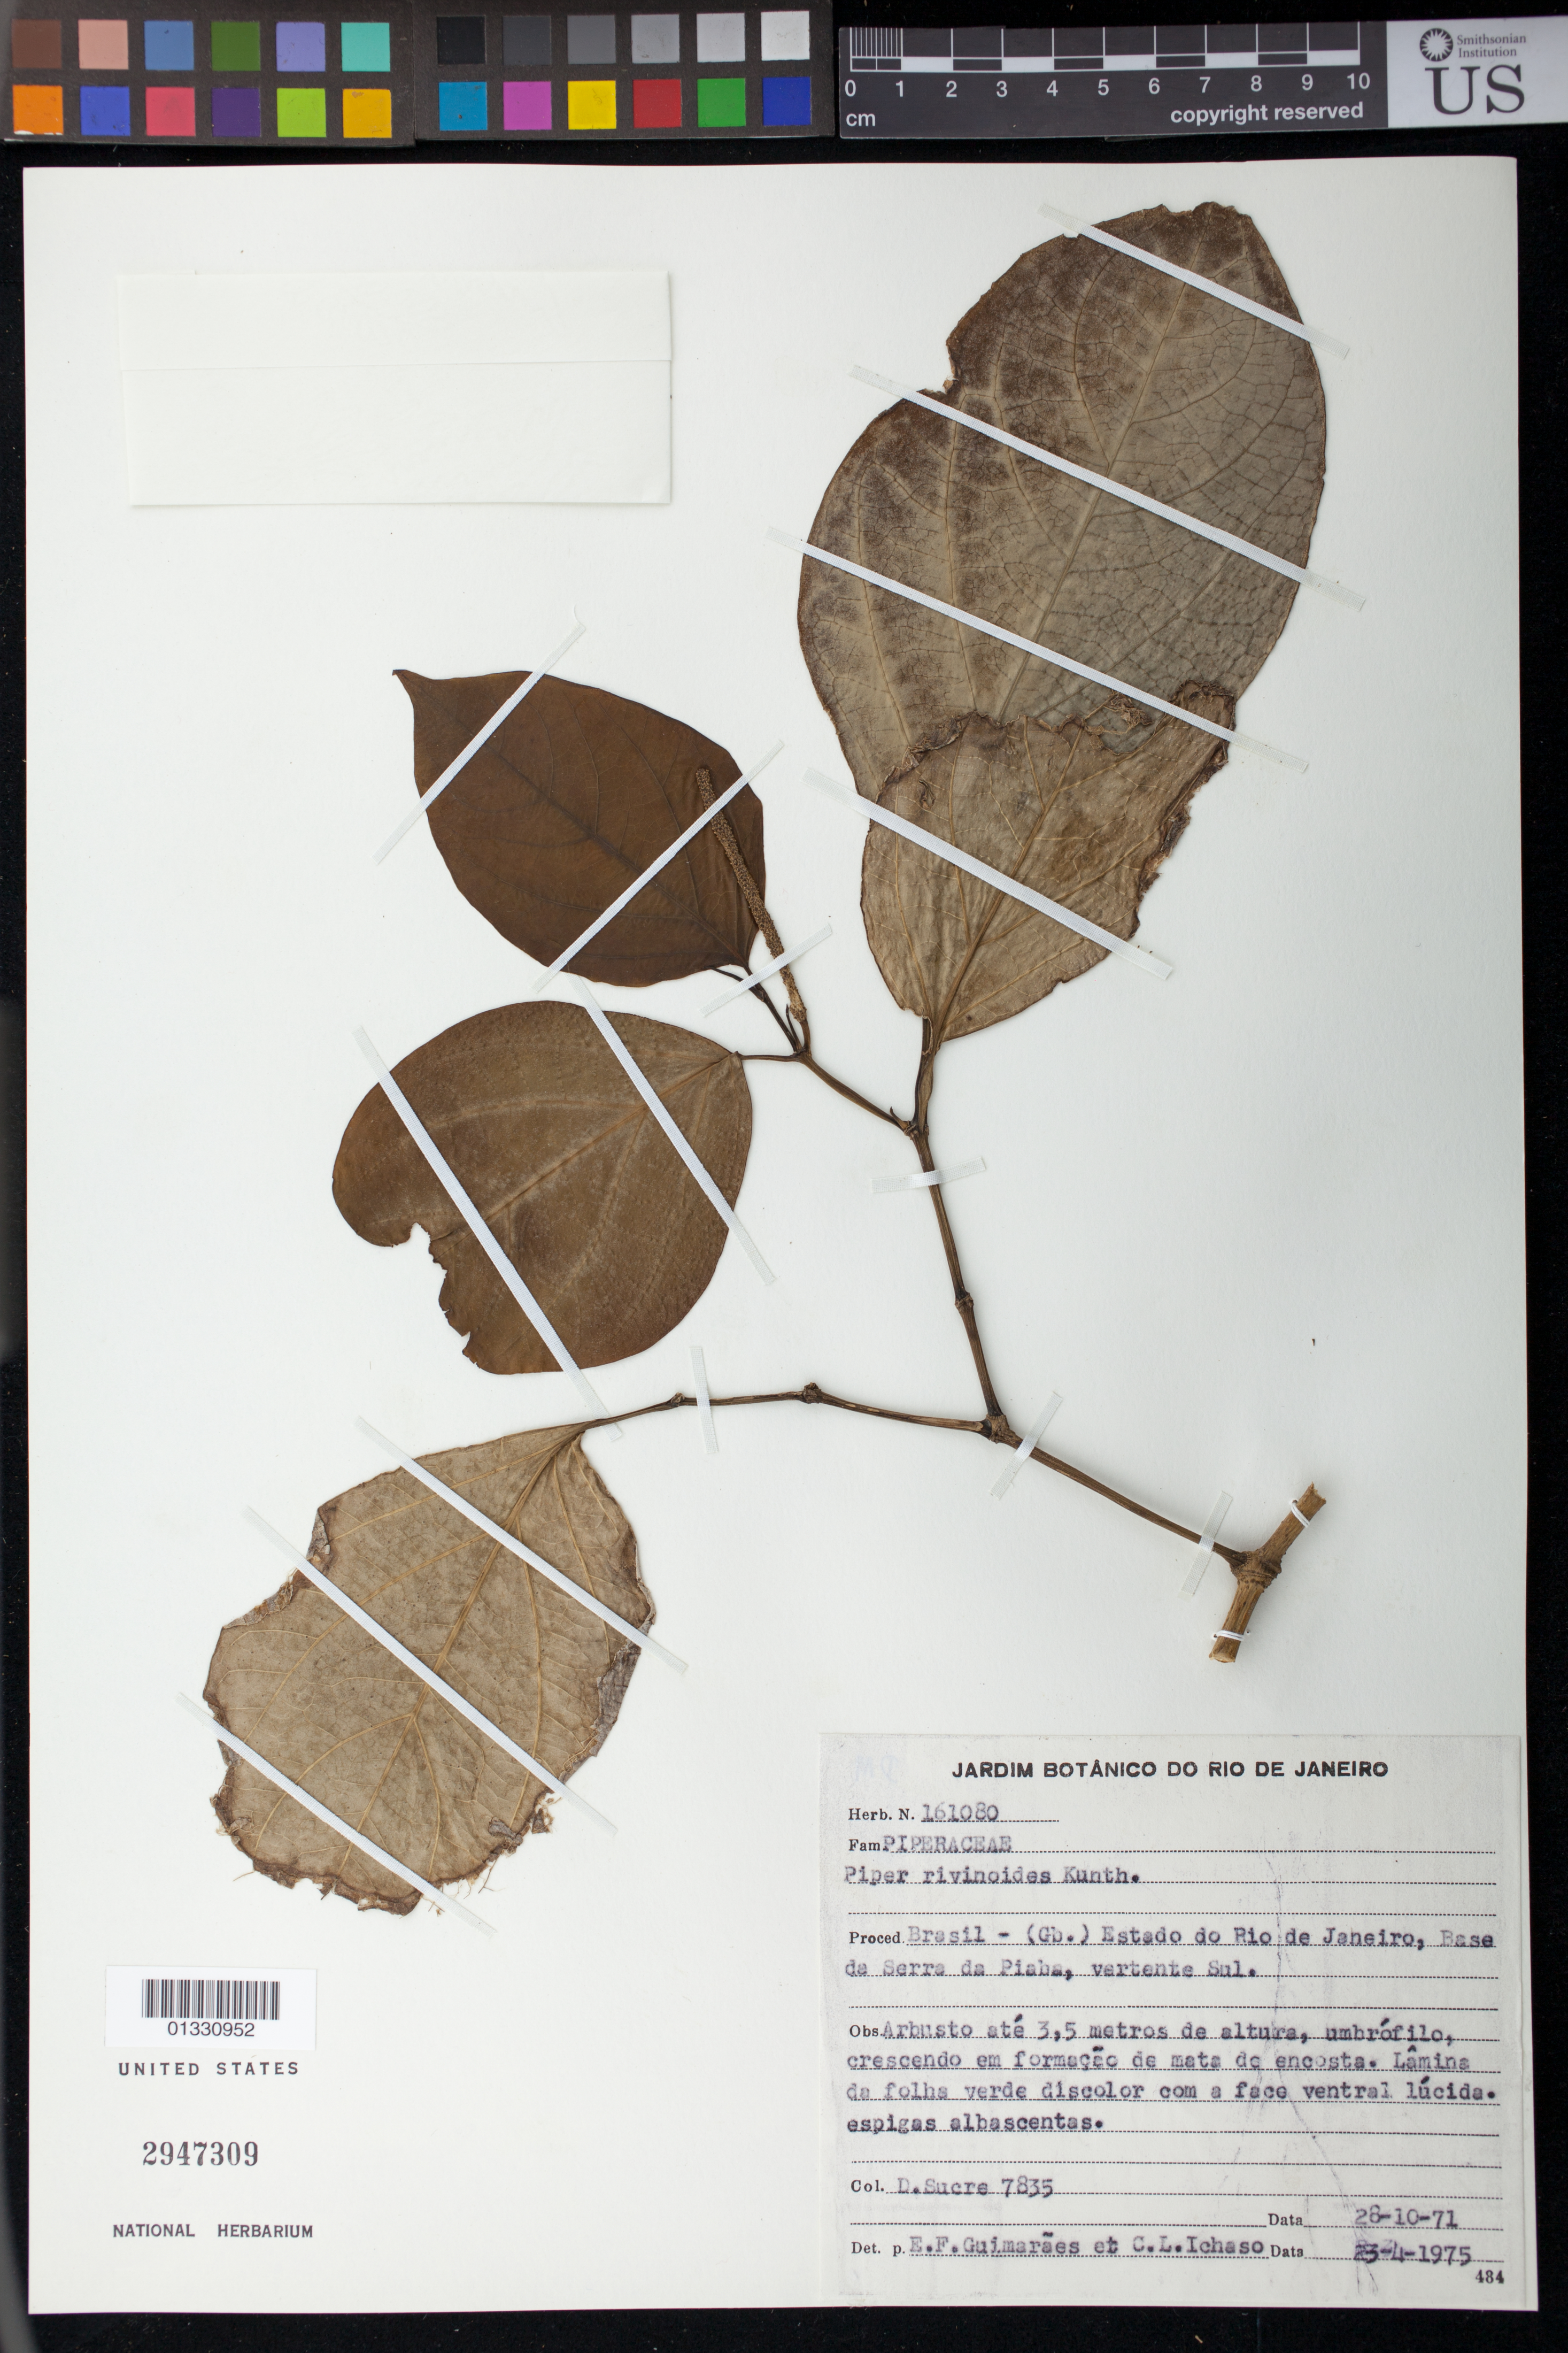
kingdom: Plantae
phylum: Tracheophyta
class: Magnoliopsida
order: Piperales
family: Piperaceae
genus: Piper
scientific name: Piper rivinoides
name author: Kunth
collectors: D. Sucre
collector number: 7835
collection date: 1971-10-28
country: Brazil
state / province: Rio de Janeiro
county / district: Rio de Janeiro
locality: Base da Serra da Piaba, vertente Sul.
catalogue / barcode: US 2947309